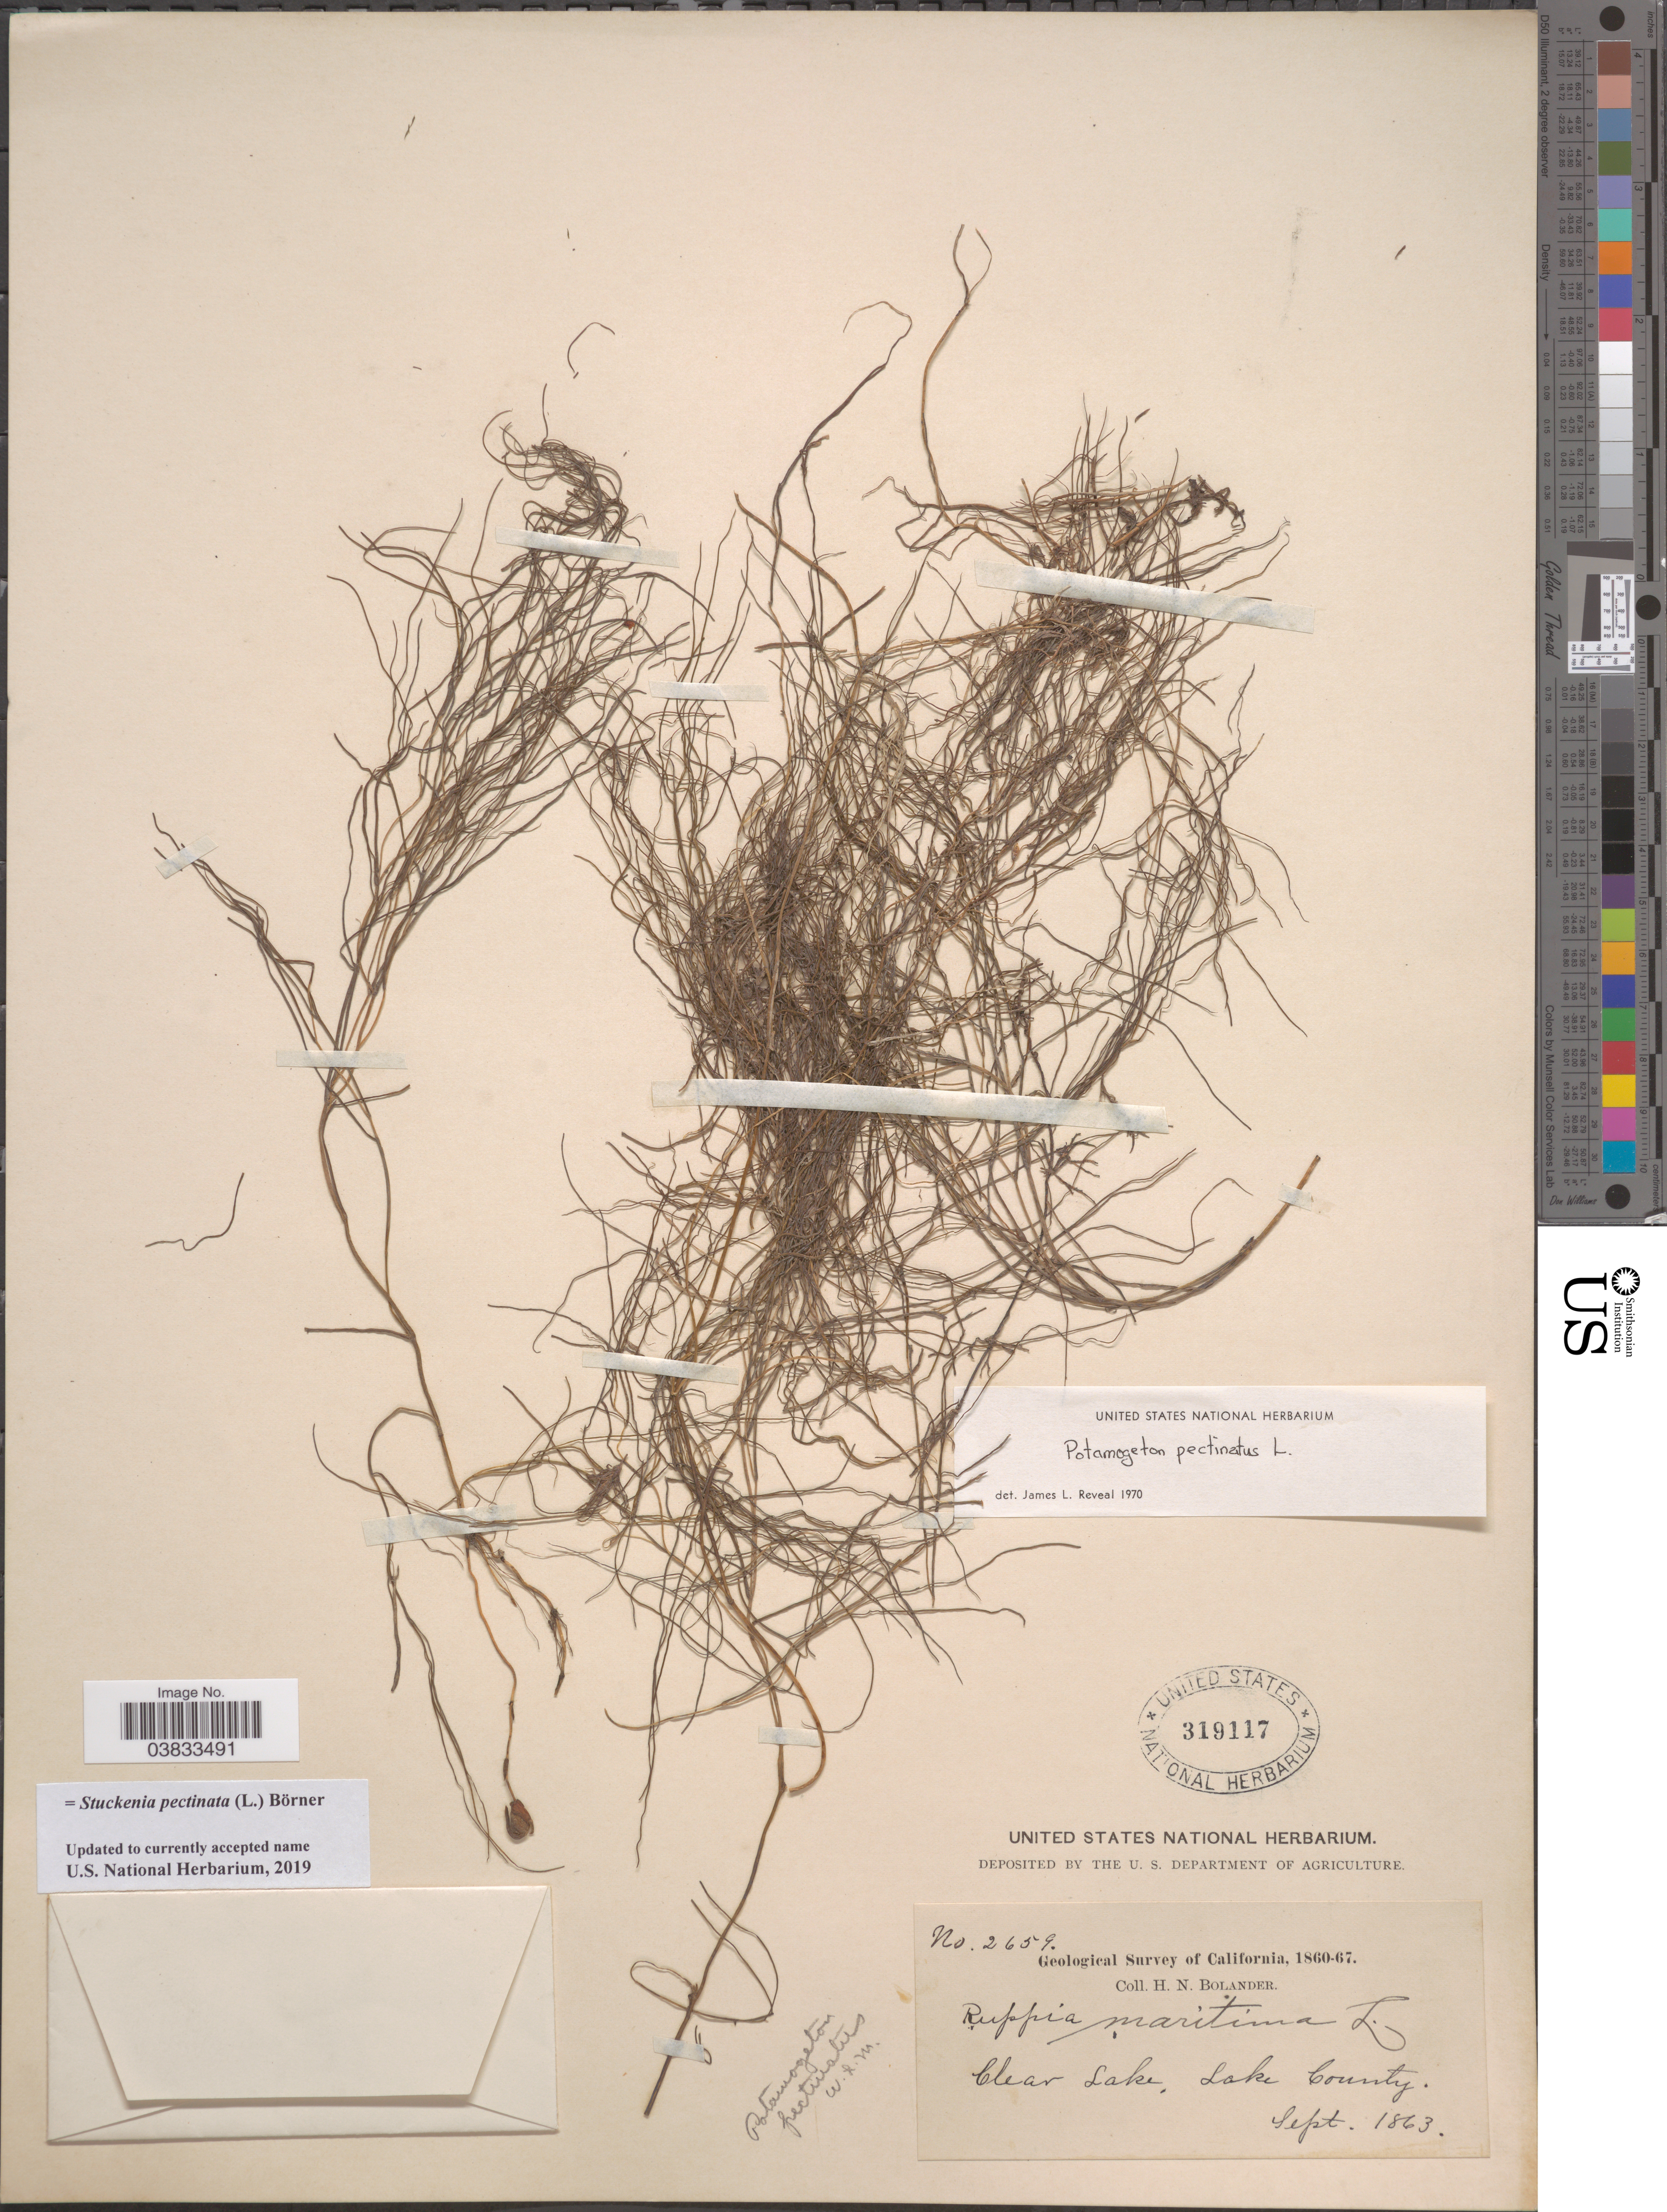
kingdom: Plantae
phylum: Tracheophyta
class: Liliopsida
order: Alismatales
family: Potamogetonaceae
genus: Stuckenia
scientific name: Stuckenia pectinata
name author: (L.) Börner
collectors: H. Bolander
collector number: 2659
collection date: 1863-09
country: United States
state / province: California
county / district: Lake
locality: Clear Lake, Lake County.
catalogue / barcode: US 319117